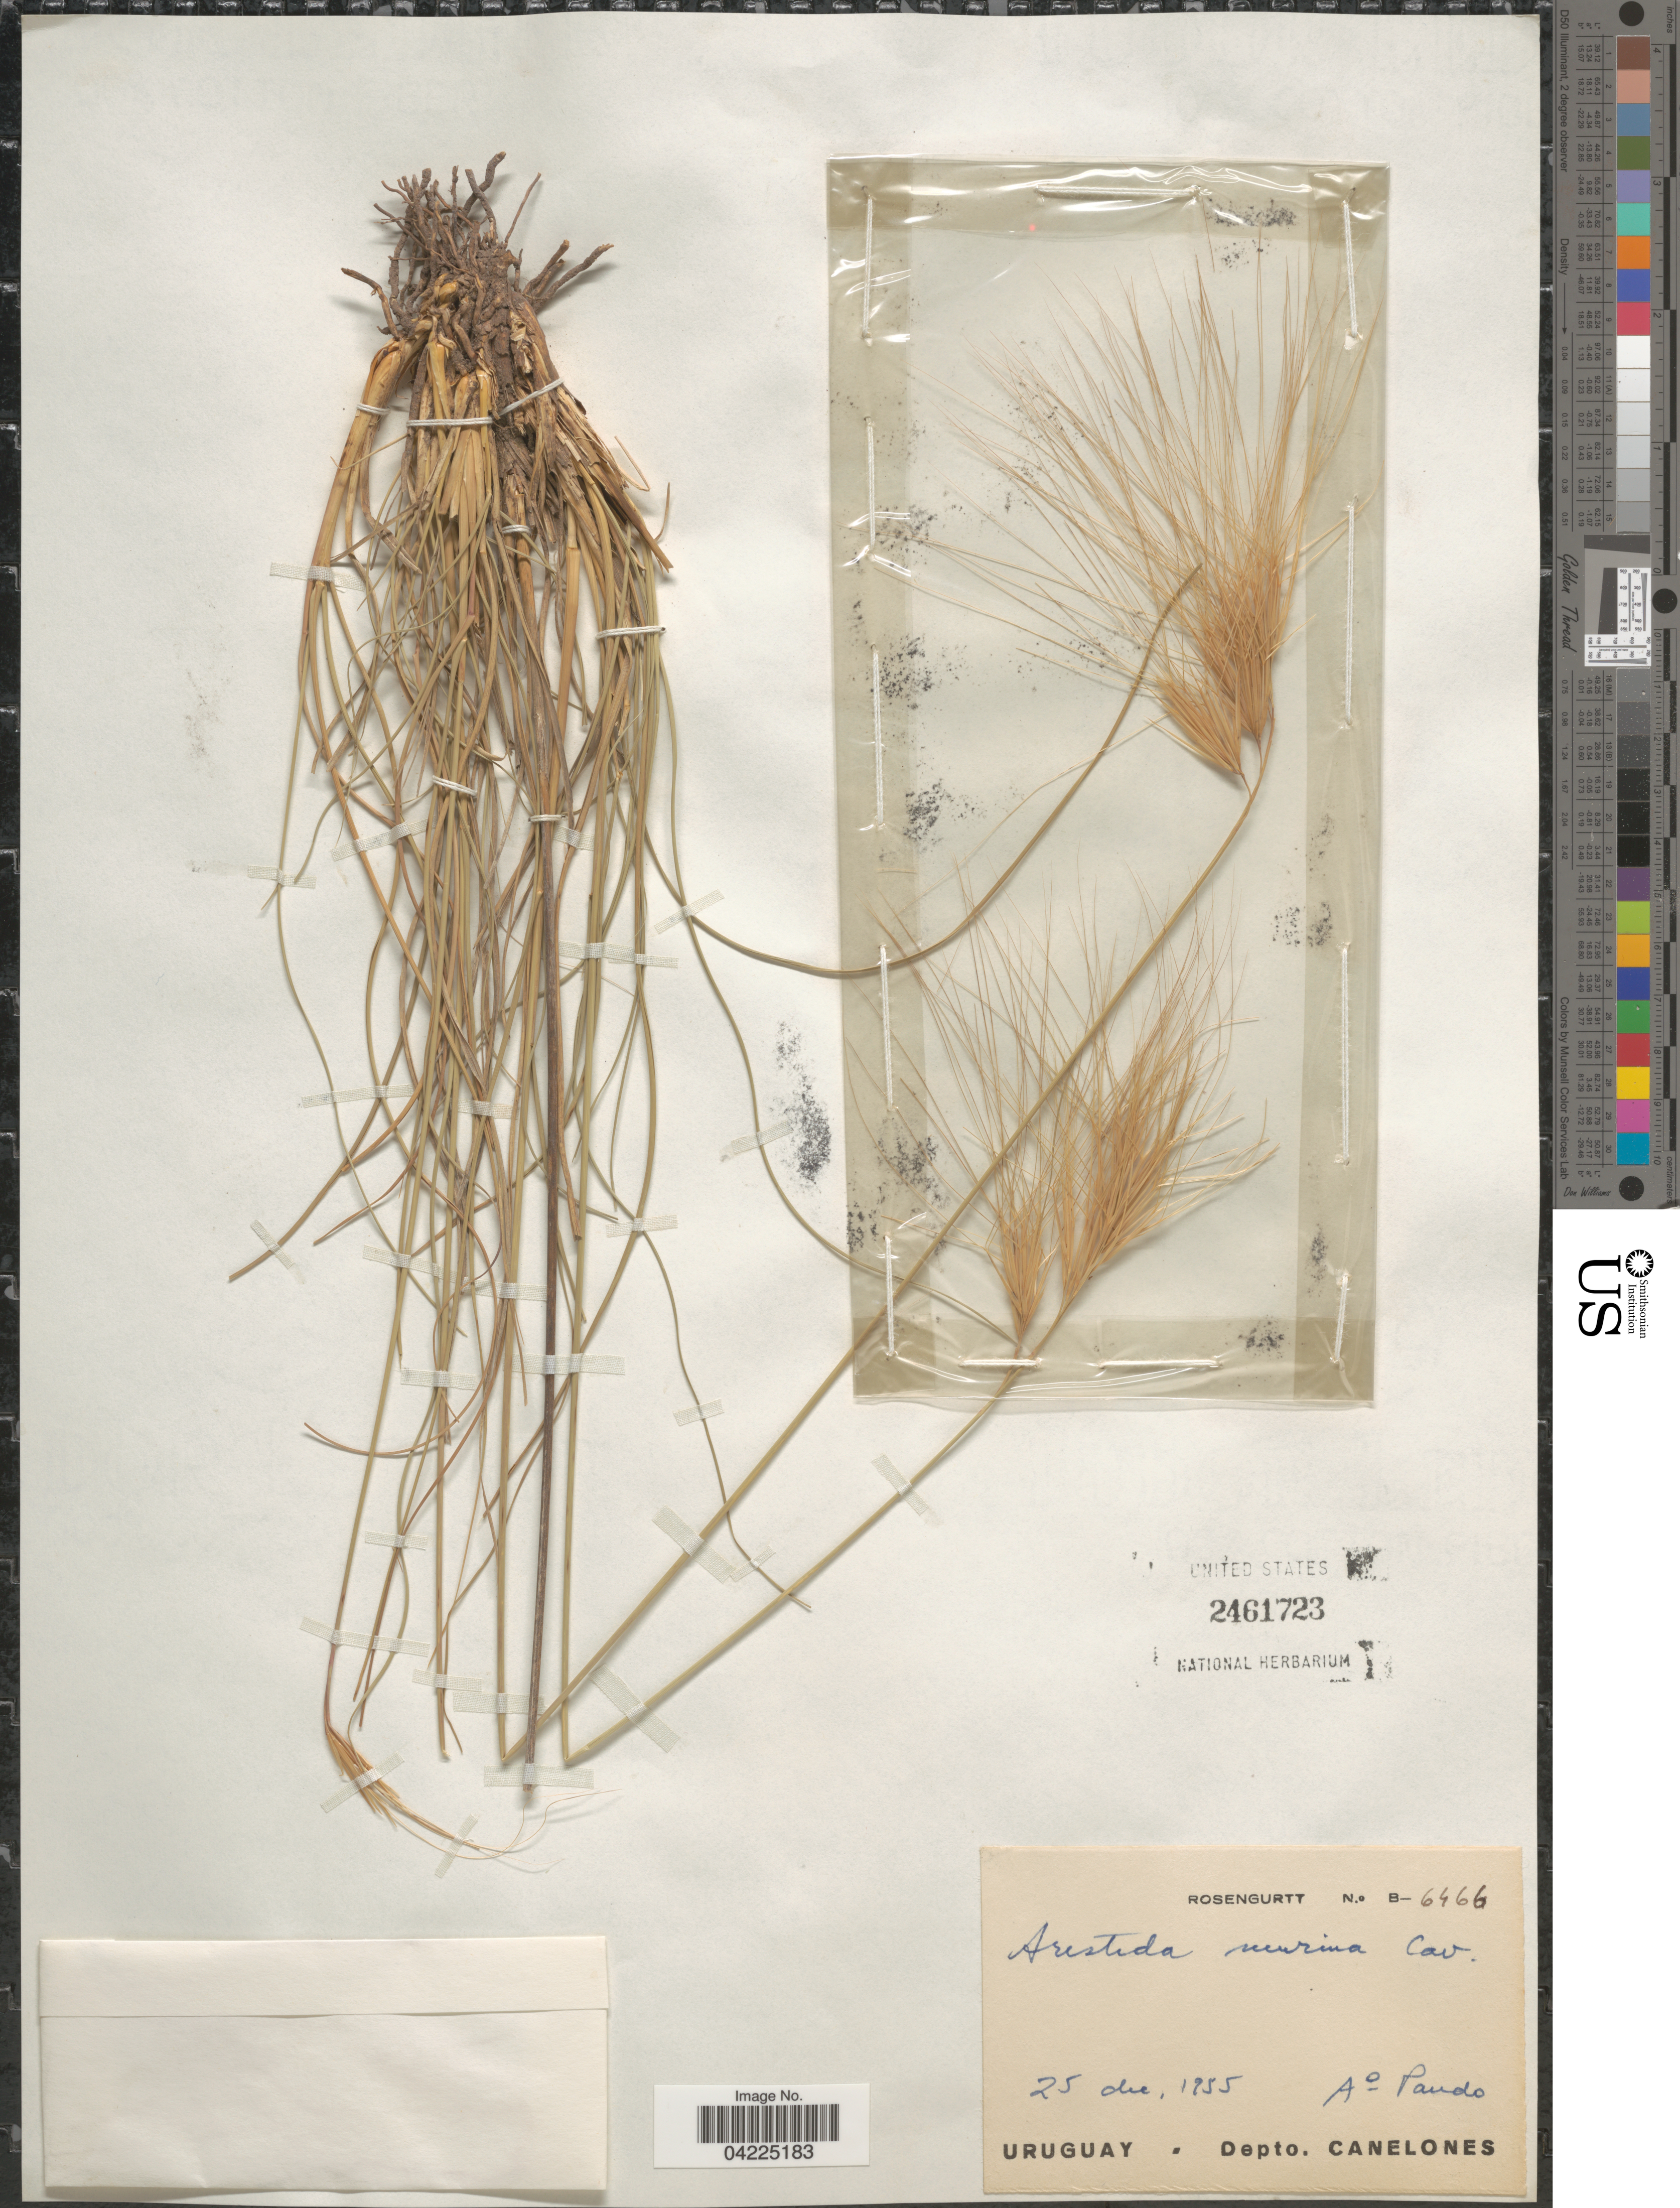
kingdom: Plantae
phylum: Tracheophyta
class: Liliopsida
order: Poales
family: Poaceae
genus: Aristida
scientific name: Aristida murina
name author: Cav.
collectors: Rosengurtt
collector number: B-6466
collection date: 1955-12-25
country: Uruguay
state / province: Canelones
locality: Ao Paudo. Depto. Canelones.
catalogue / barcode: US 2461723